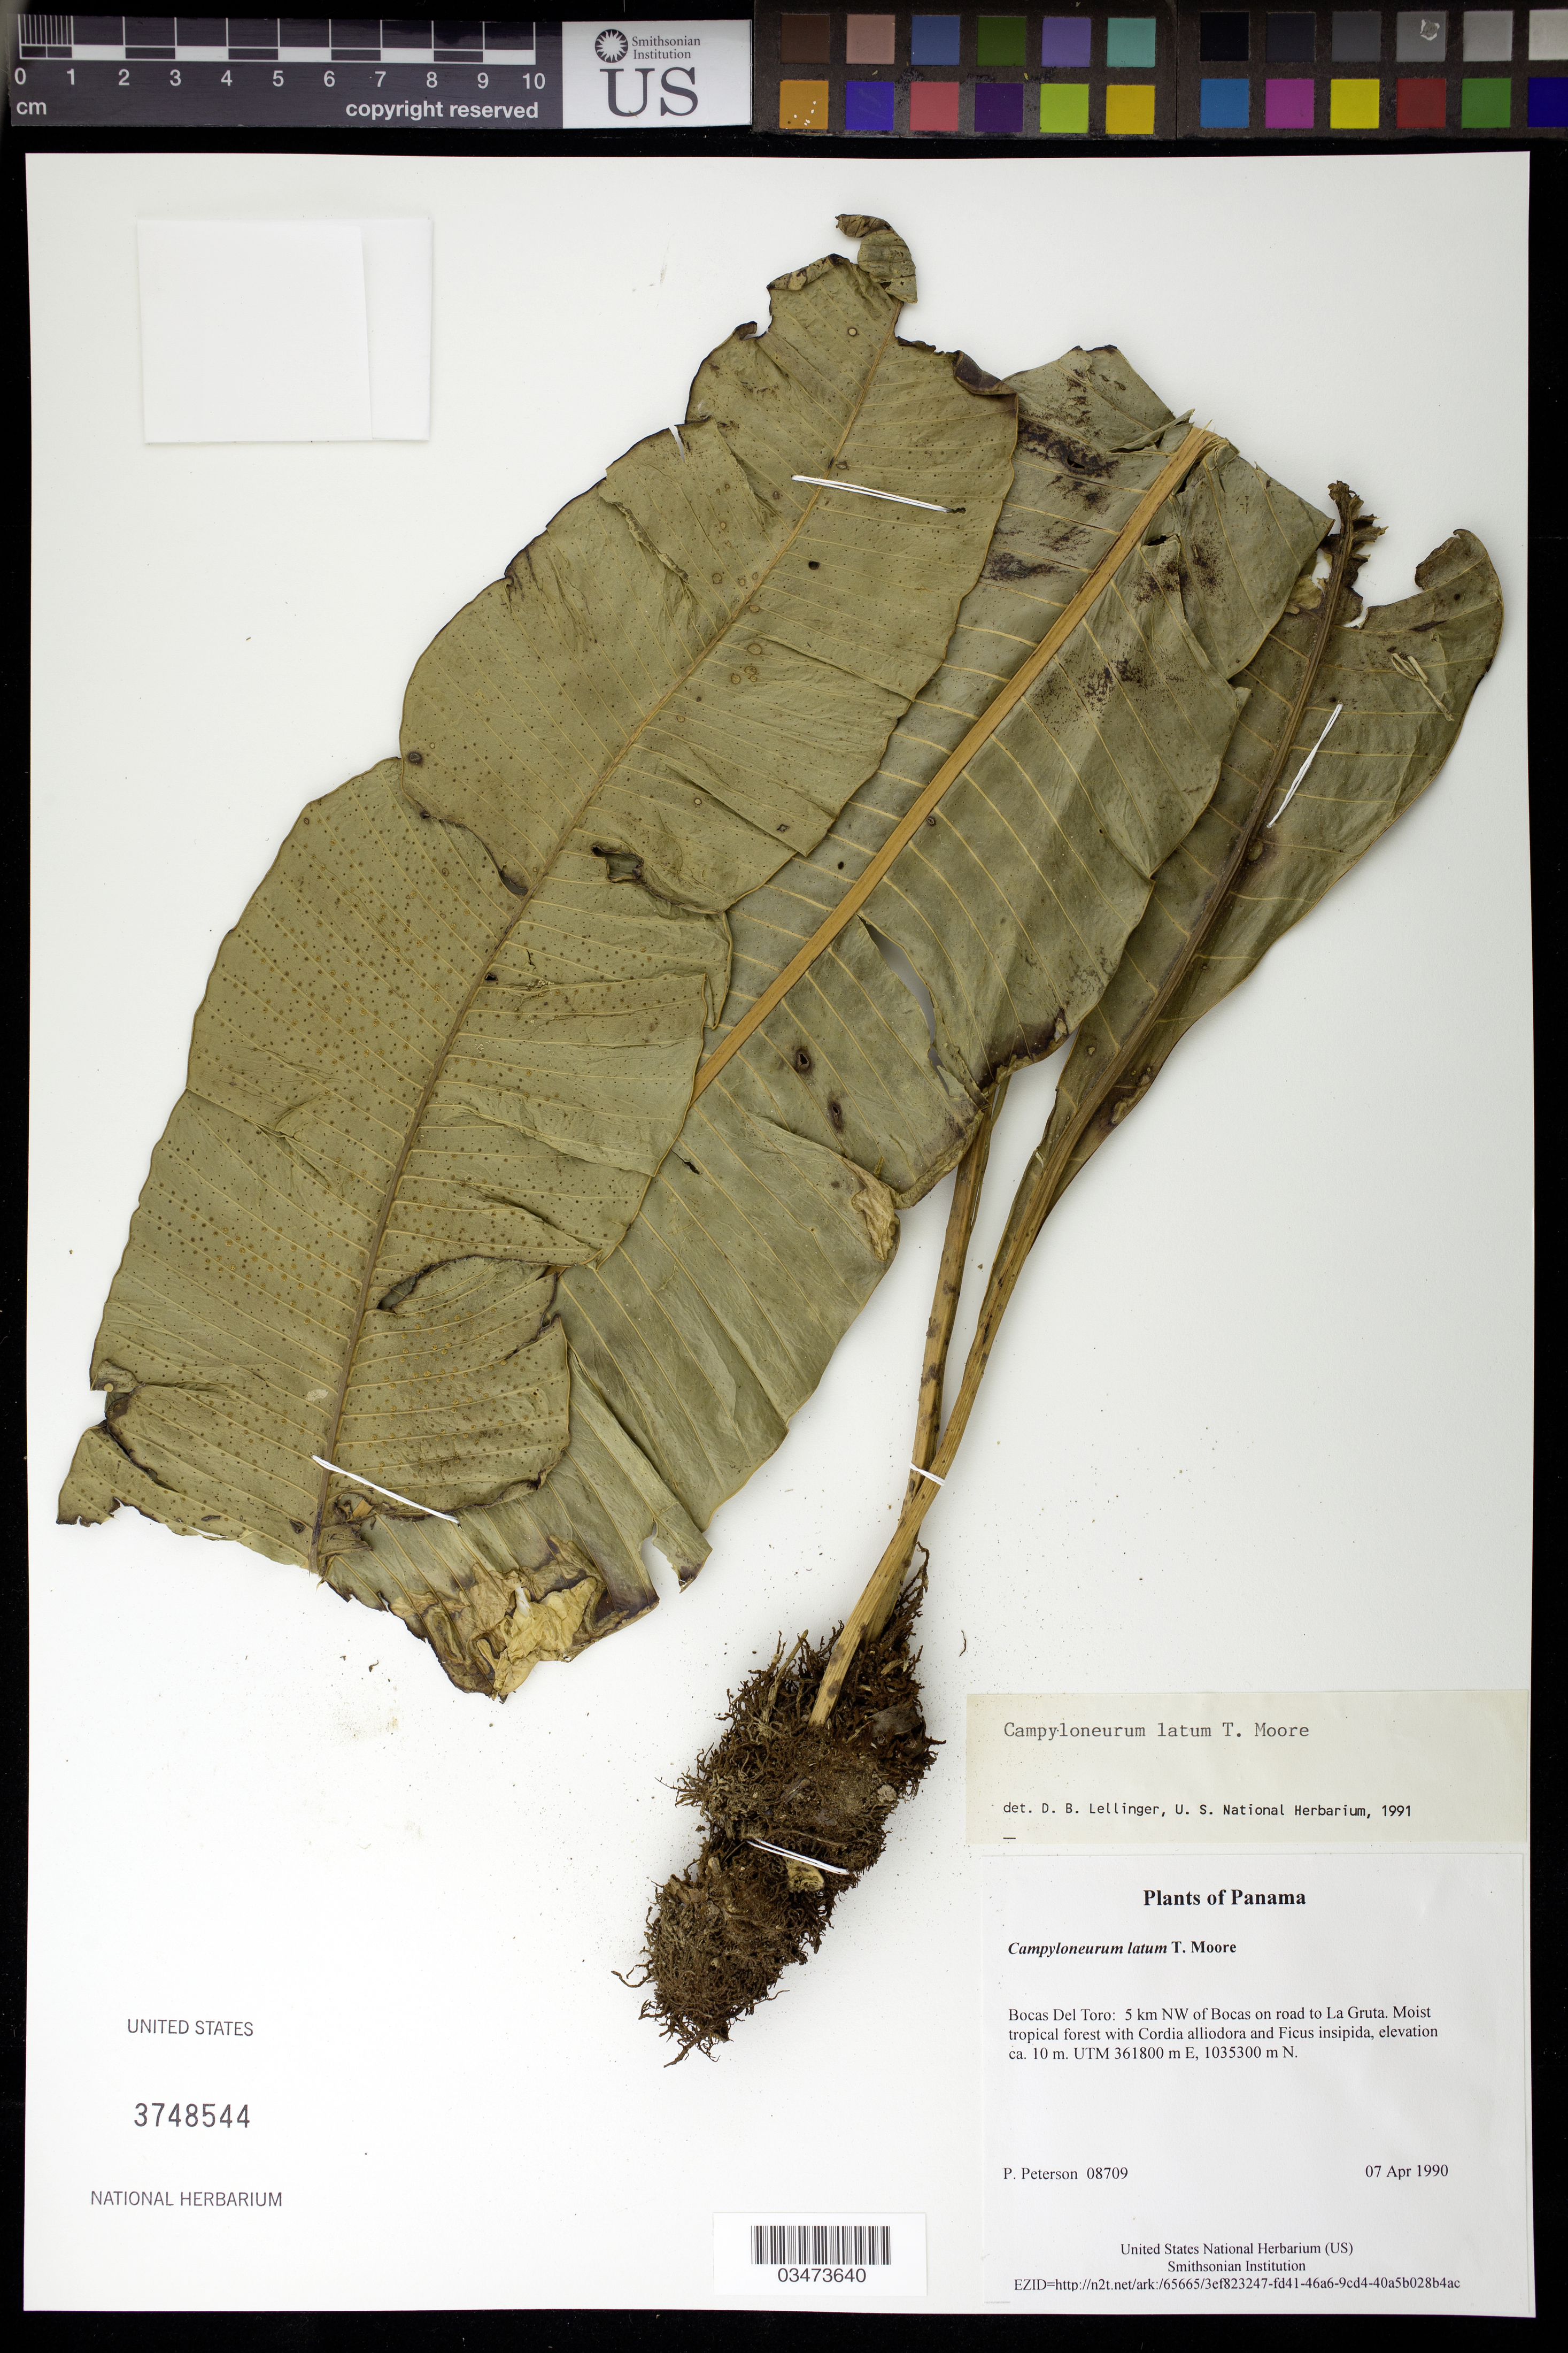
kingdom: Plantae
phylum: Tracheophyta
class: Polypodiopsida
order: Polypodiales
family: Polypodiaceae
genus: Campyloneurum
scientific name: Campyloneurum latum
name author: T. Moore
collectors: P. M. Peterson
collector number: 08709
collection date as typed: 07 Apr 1990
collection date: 1990-04-07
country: Panama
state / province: Bocas del Toro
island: Colón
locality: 5 km NW of Bocas on road to La Gruta.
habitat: Moist tropical forest with Cordia alliodora and Ficus insipida, elevation ca. 10 m. UTM 361800 m E, 1035300 m N.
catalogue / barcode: US 3748544